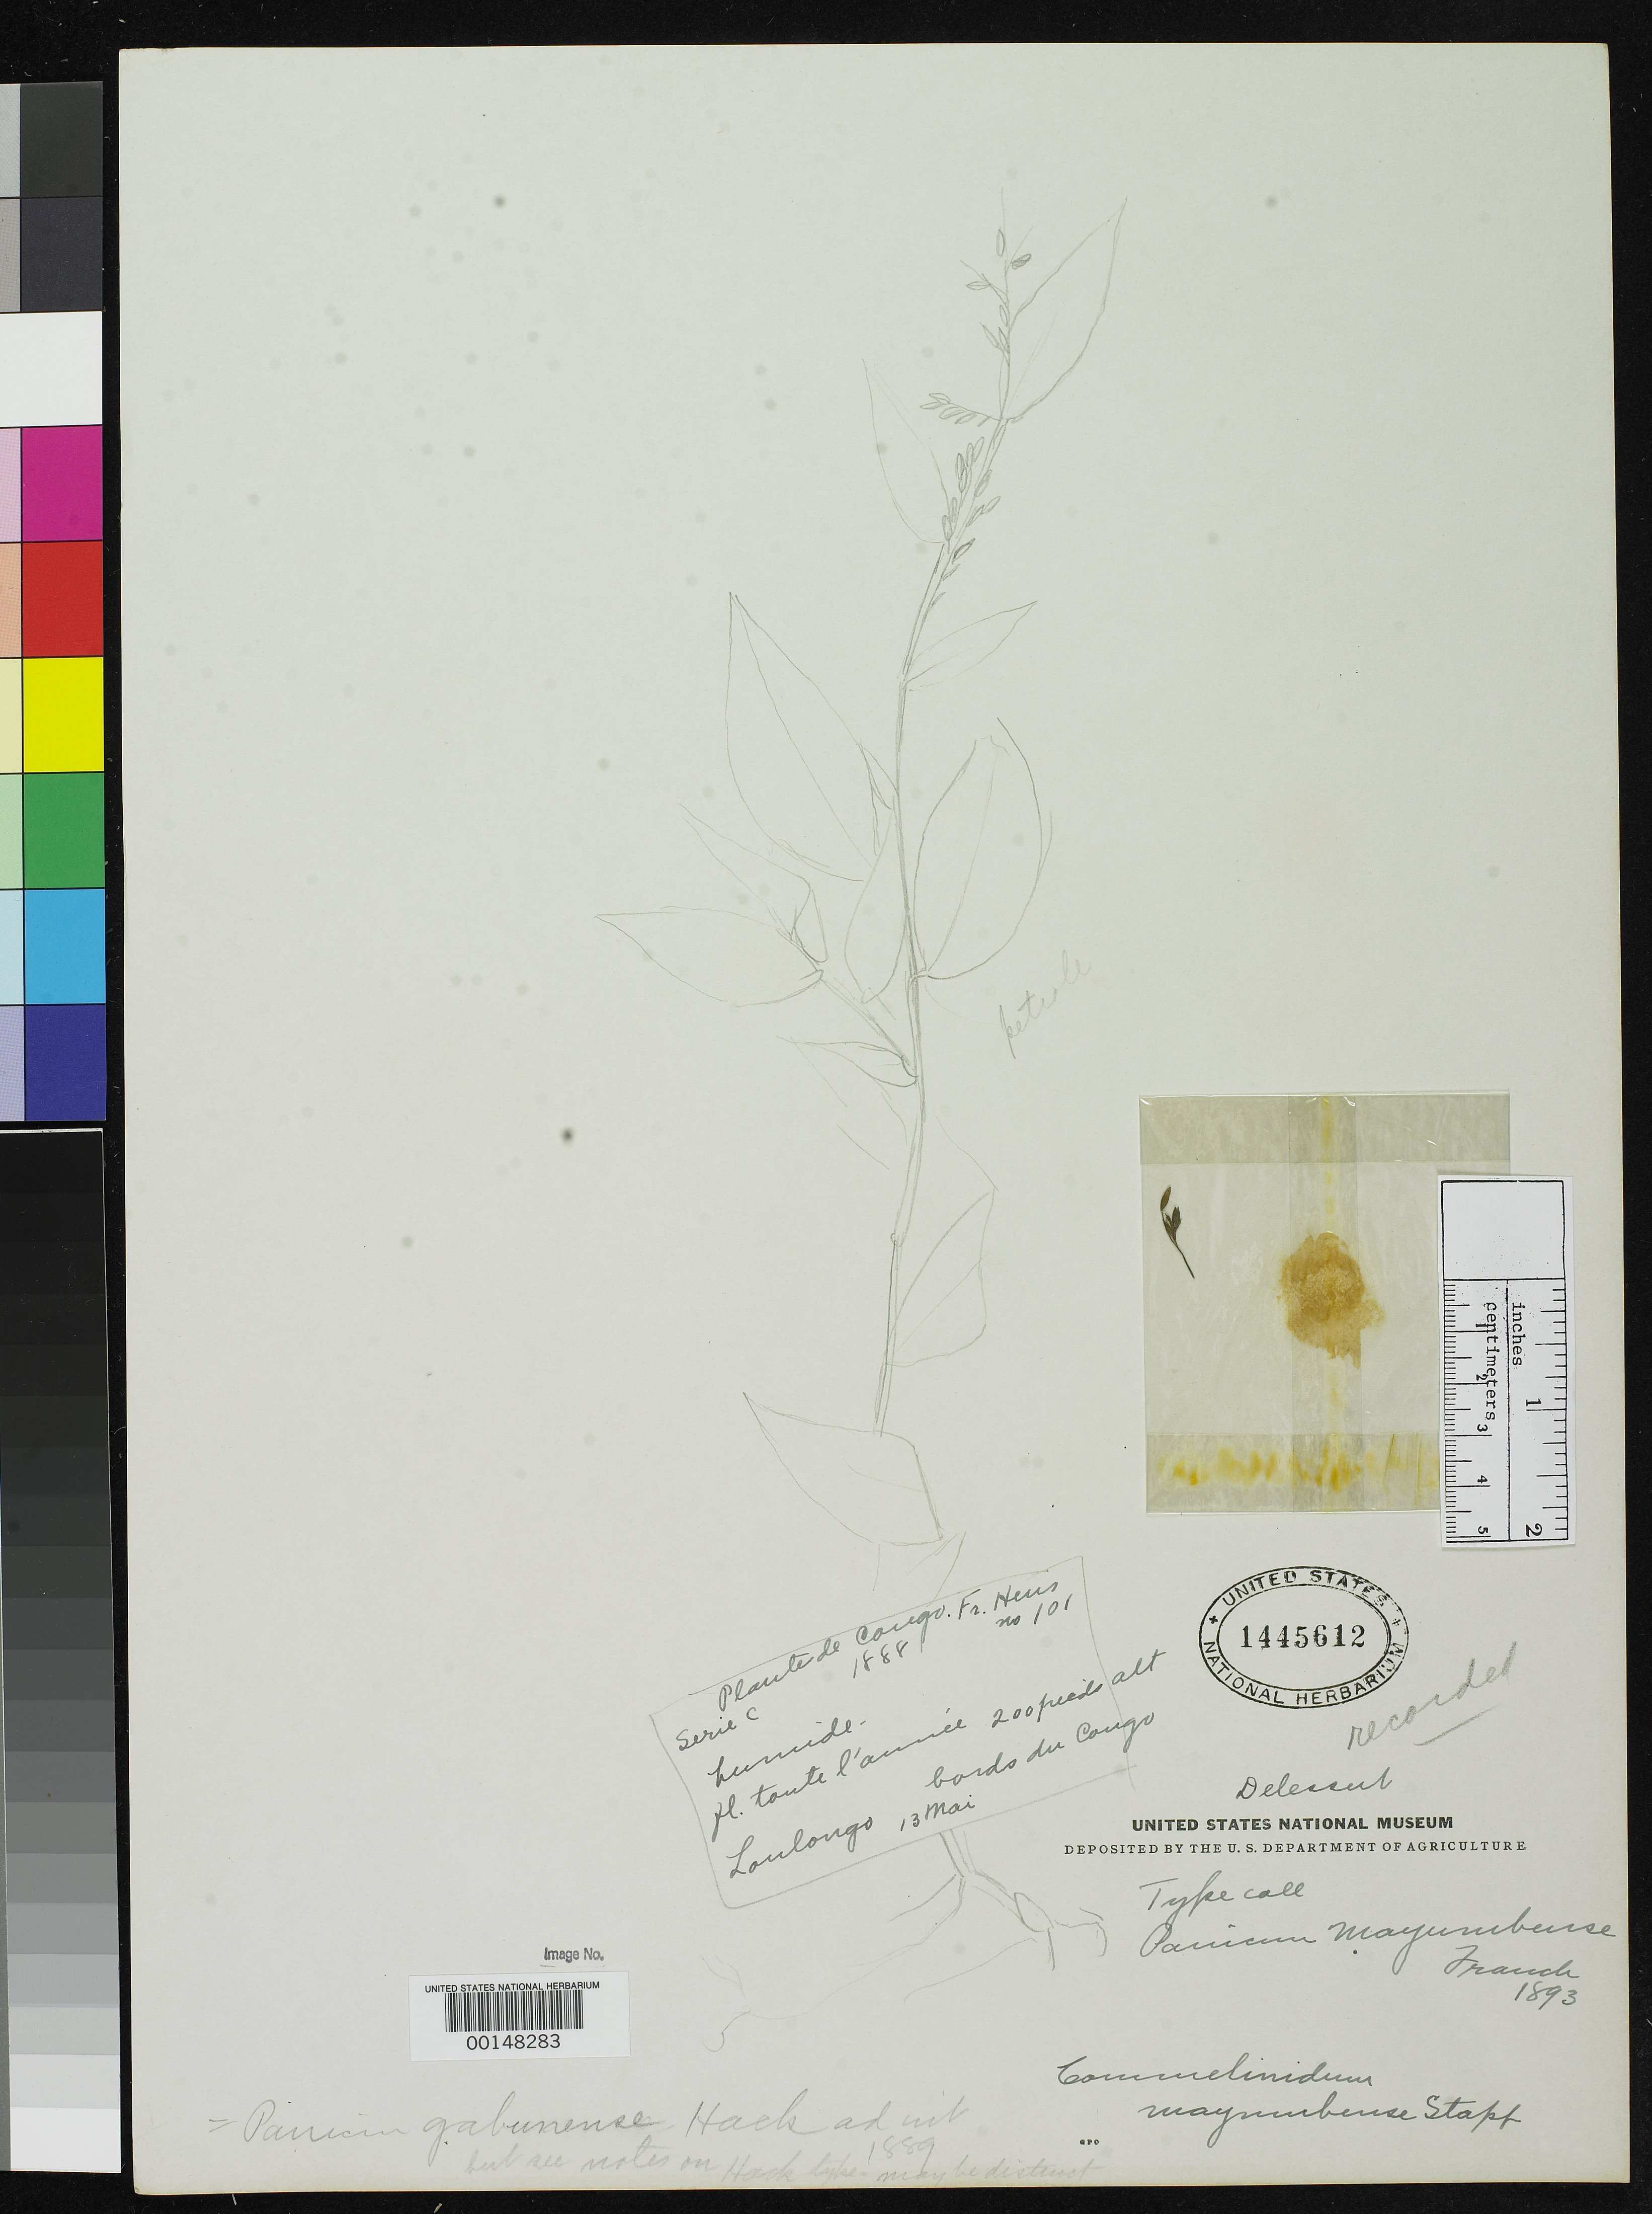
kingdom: Plantae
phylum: Tracheophyta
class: Liliopsida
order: Poales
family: Poaceae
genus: Panicum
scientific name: Panicum mayumbense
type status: Type Fragment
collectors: F. Hens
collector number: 101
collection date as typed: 13 May 1888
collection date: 1888-05-13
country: Congo, Democratic Republic of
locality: Lonlongo; alt. 200 ft.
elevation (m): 61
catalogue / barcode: US 1445612